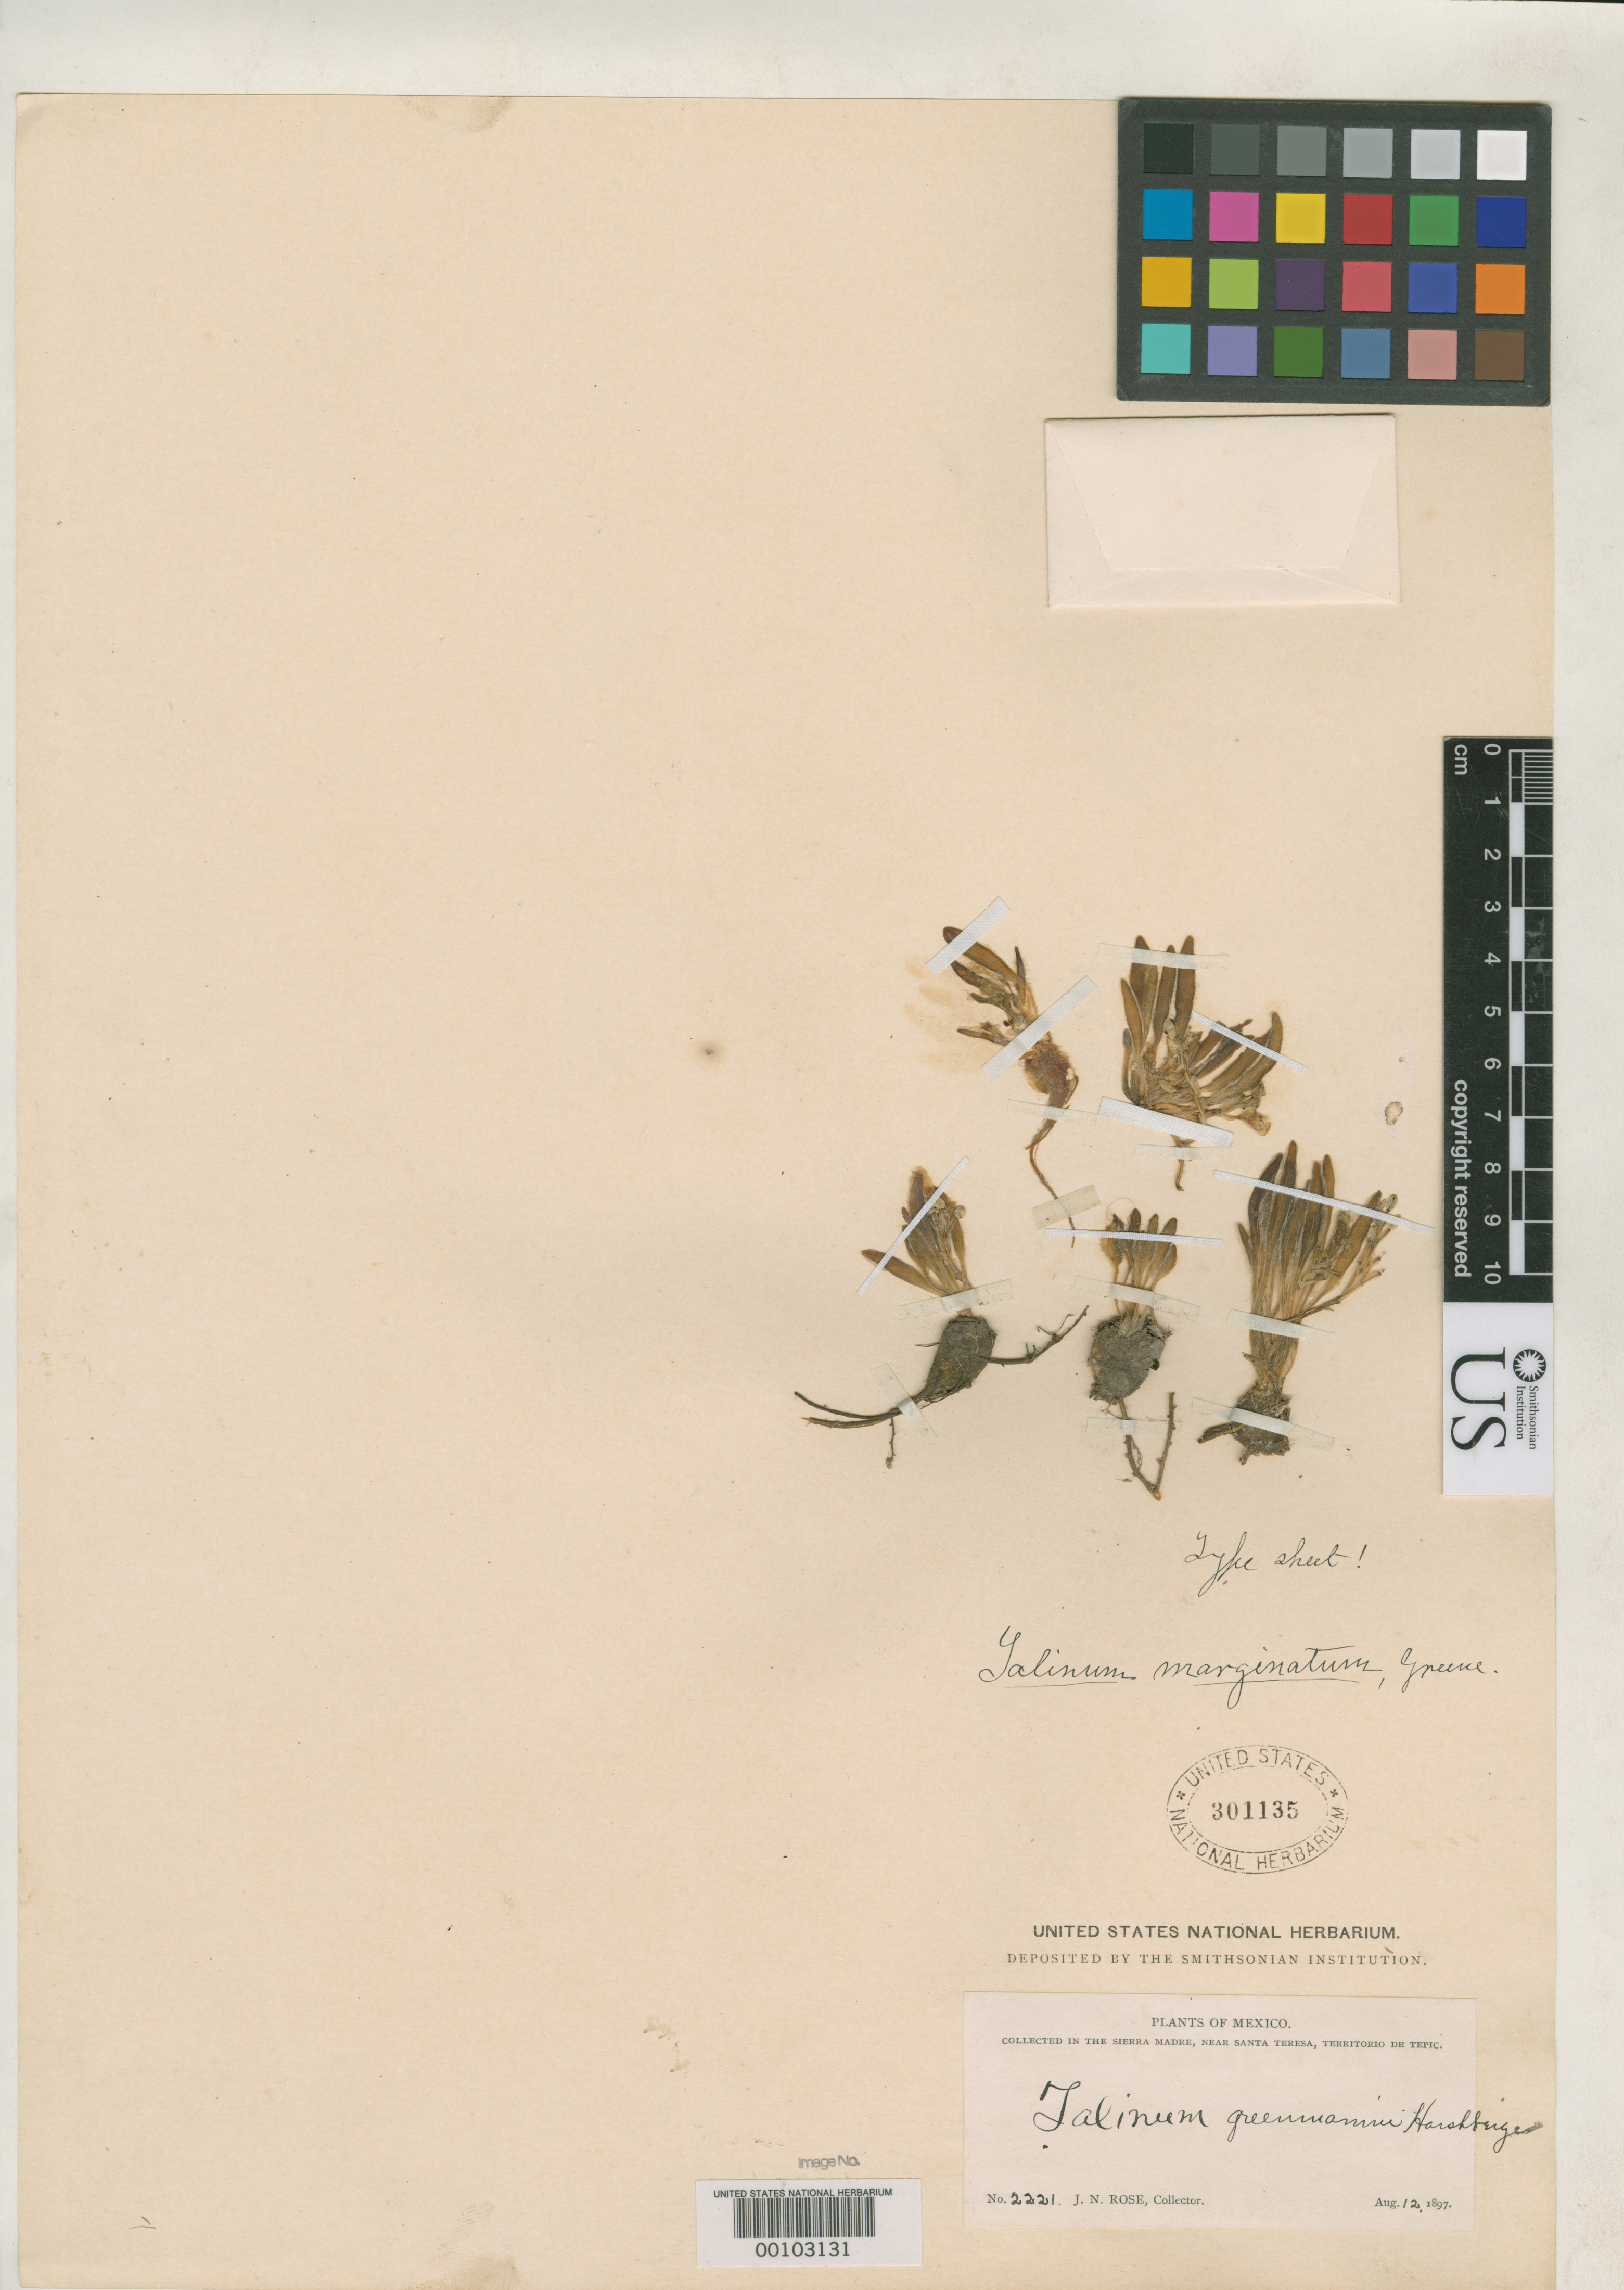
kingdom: Plantae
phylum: Tracheophyta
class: Magnoliopsida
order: Caryophyllales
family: Talinaceae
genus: Talinum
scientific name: Talinum marginatum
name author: Greene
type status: Holotype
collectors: J. N. Rose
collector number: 2221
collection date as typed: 12 Aug 1897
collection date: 1897-08-12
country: Mexico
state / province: Nayarit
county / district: Tepic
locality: Sierra Madre, near Santa Teresa.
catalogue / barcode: US 301135